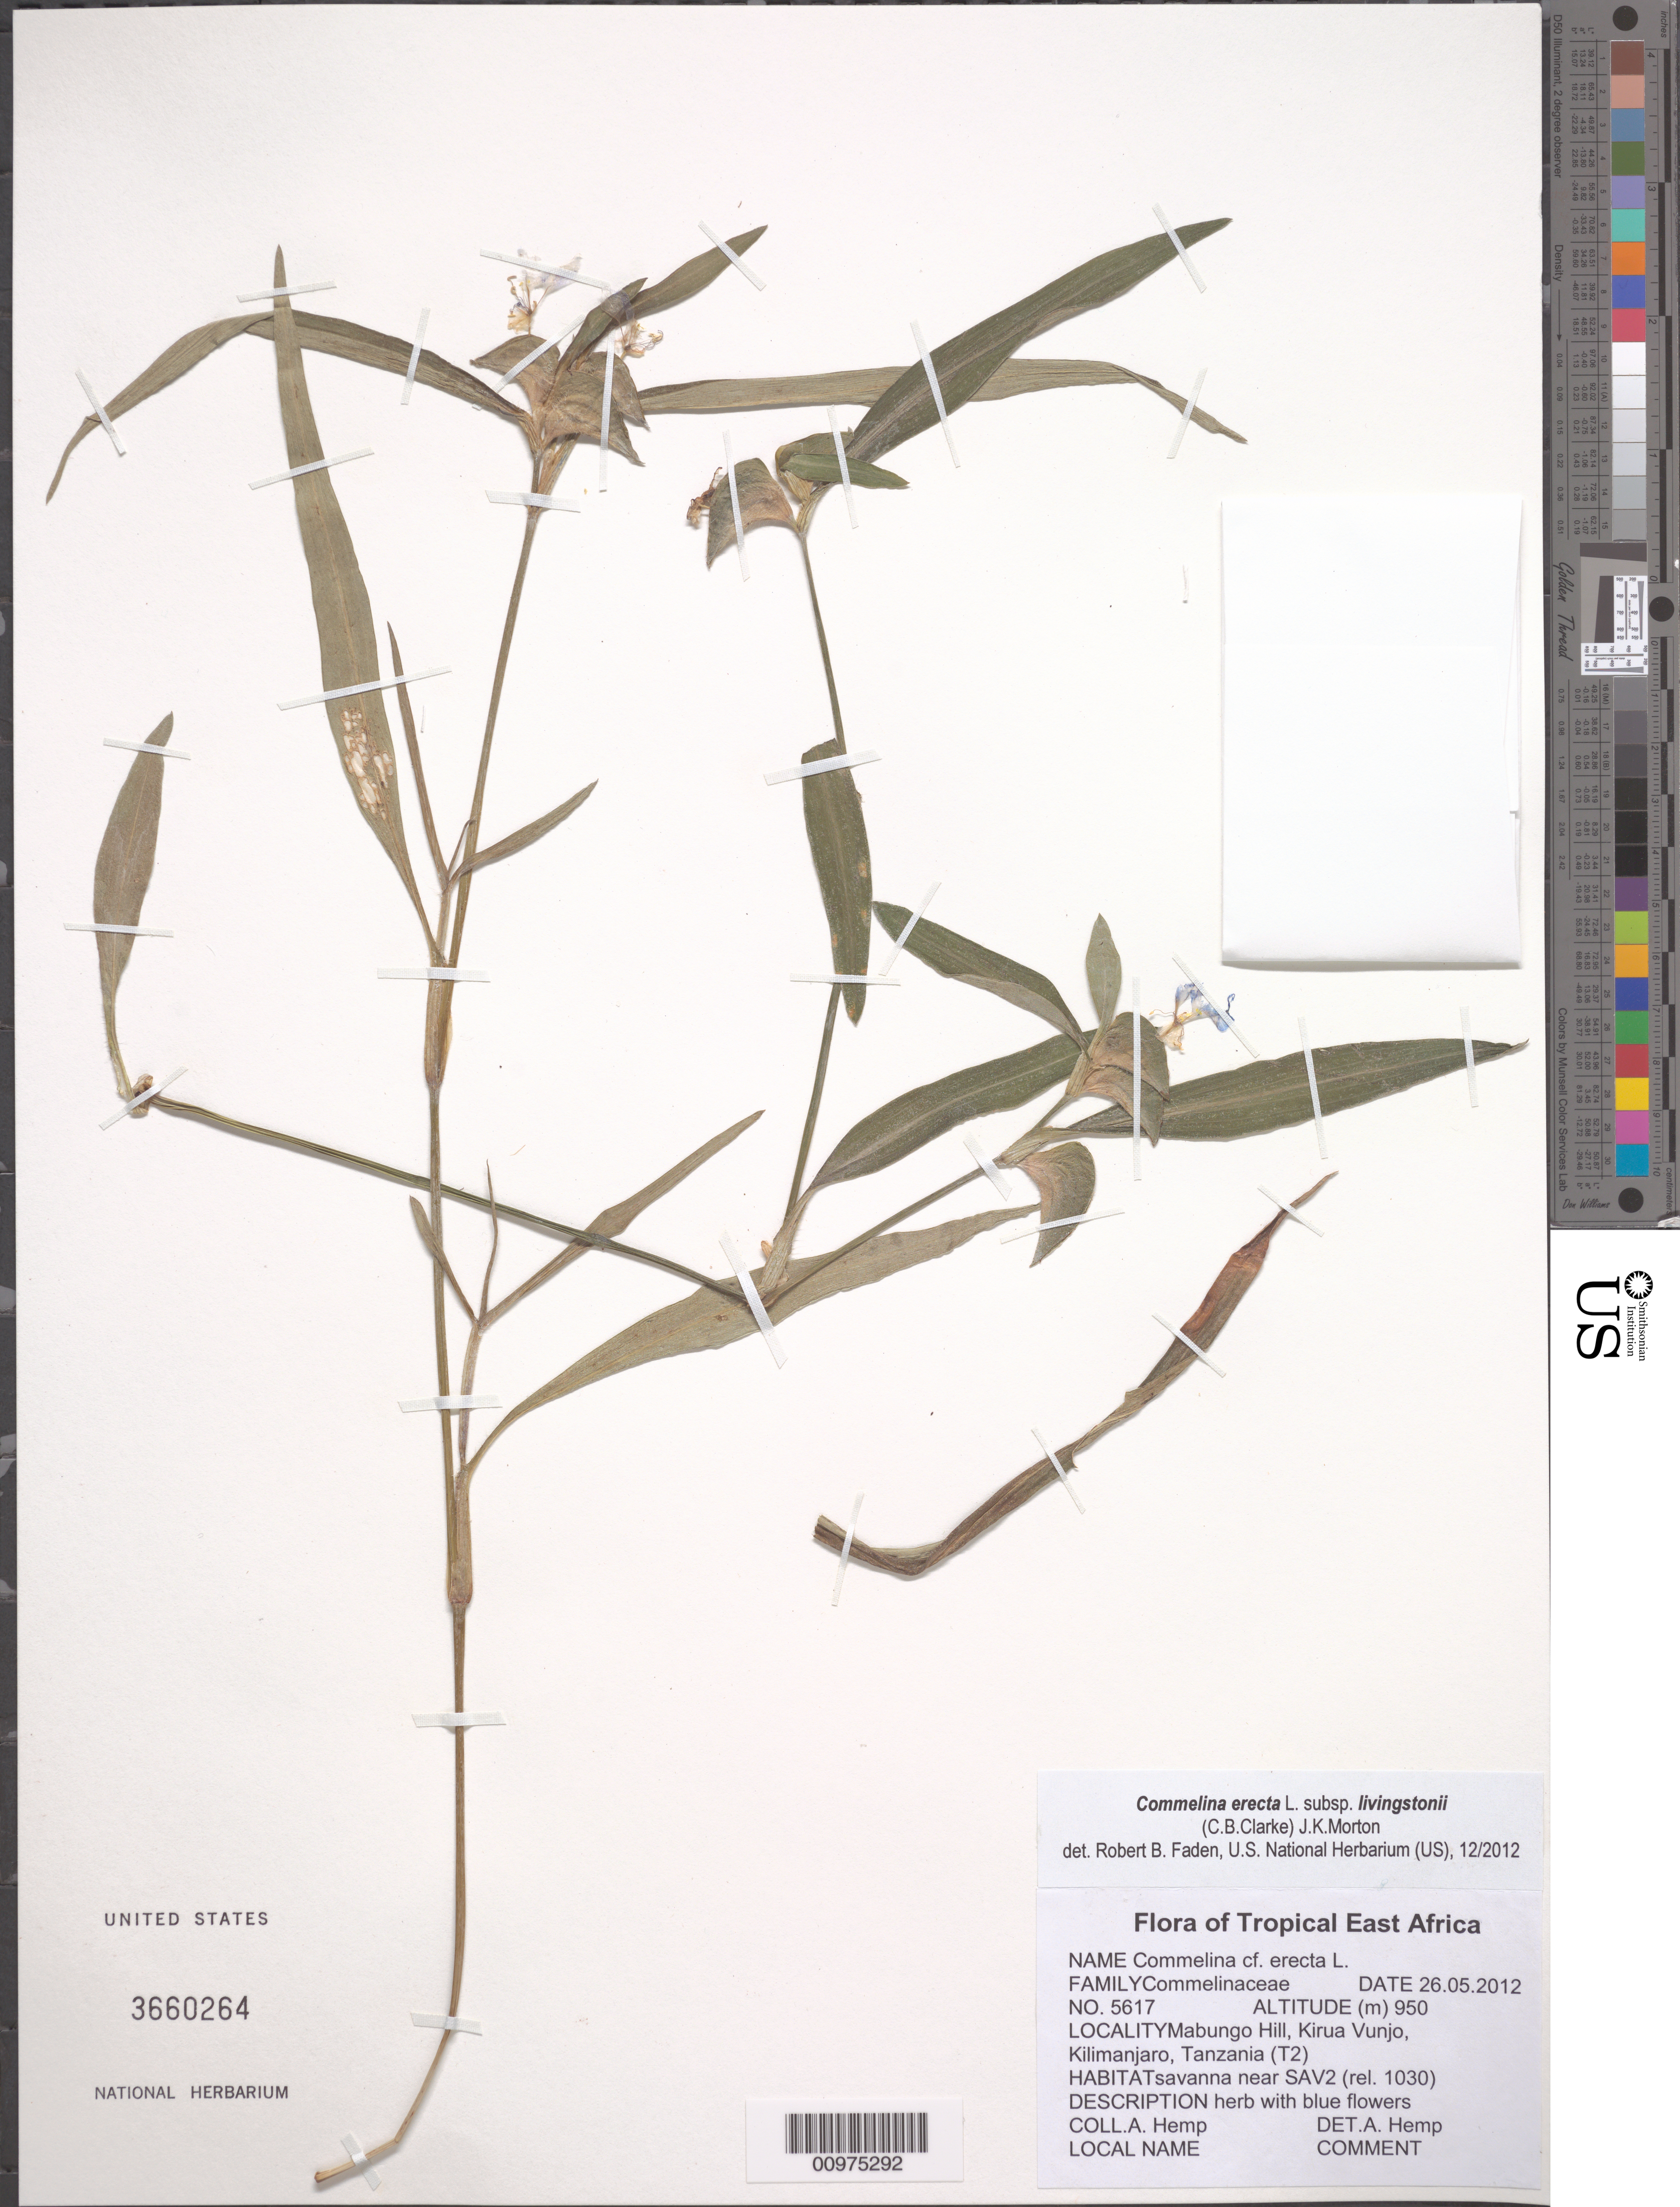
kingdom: Plantae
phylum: Tracheophyta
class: Liliopsida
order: Commelinales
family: Commelinaceae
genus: Commelina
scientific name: Commelina erecta subsp. livingstonii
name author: (C.B. Clarke) J.K. Morton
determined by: Faden, Robert B., (US), Smithsonian Institution - National Museum of Natural History (UNITED STATES)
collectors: A. Hemp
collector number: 5617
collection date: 2012-05-26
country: Tanzania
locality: Mabungo Hill, Kirua Vunjo, Kilimanjaro (T2)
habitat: savanna near SAV2 (rel. 1030)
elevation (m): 950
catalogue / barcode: US 3660264